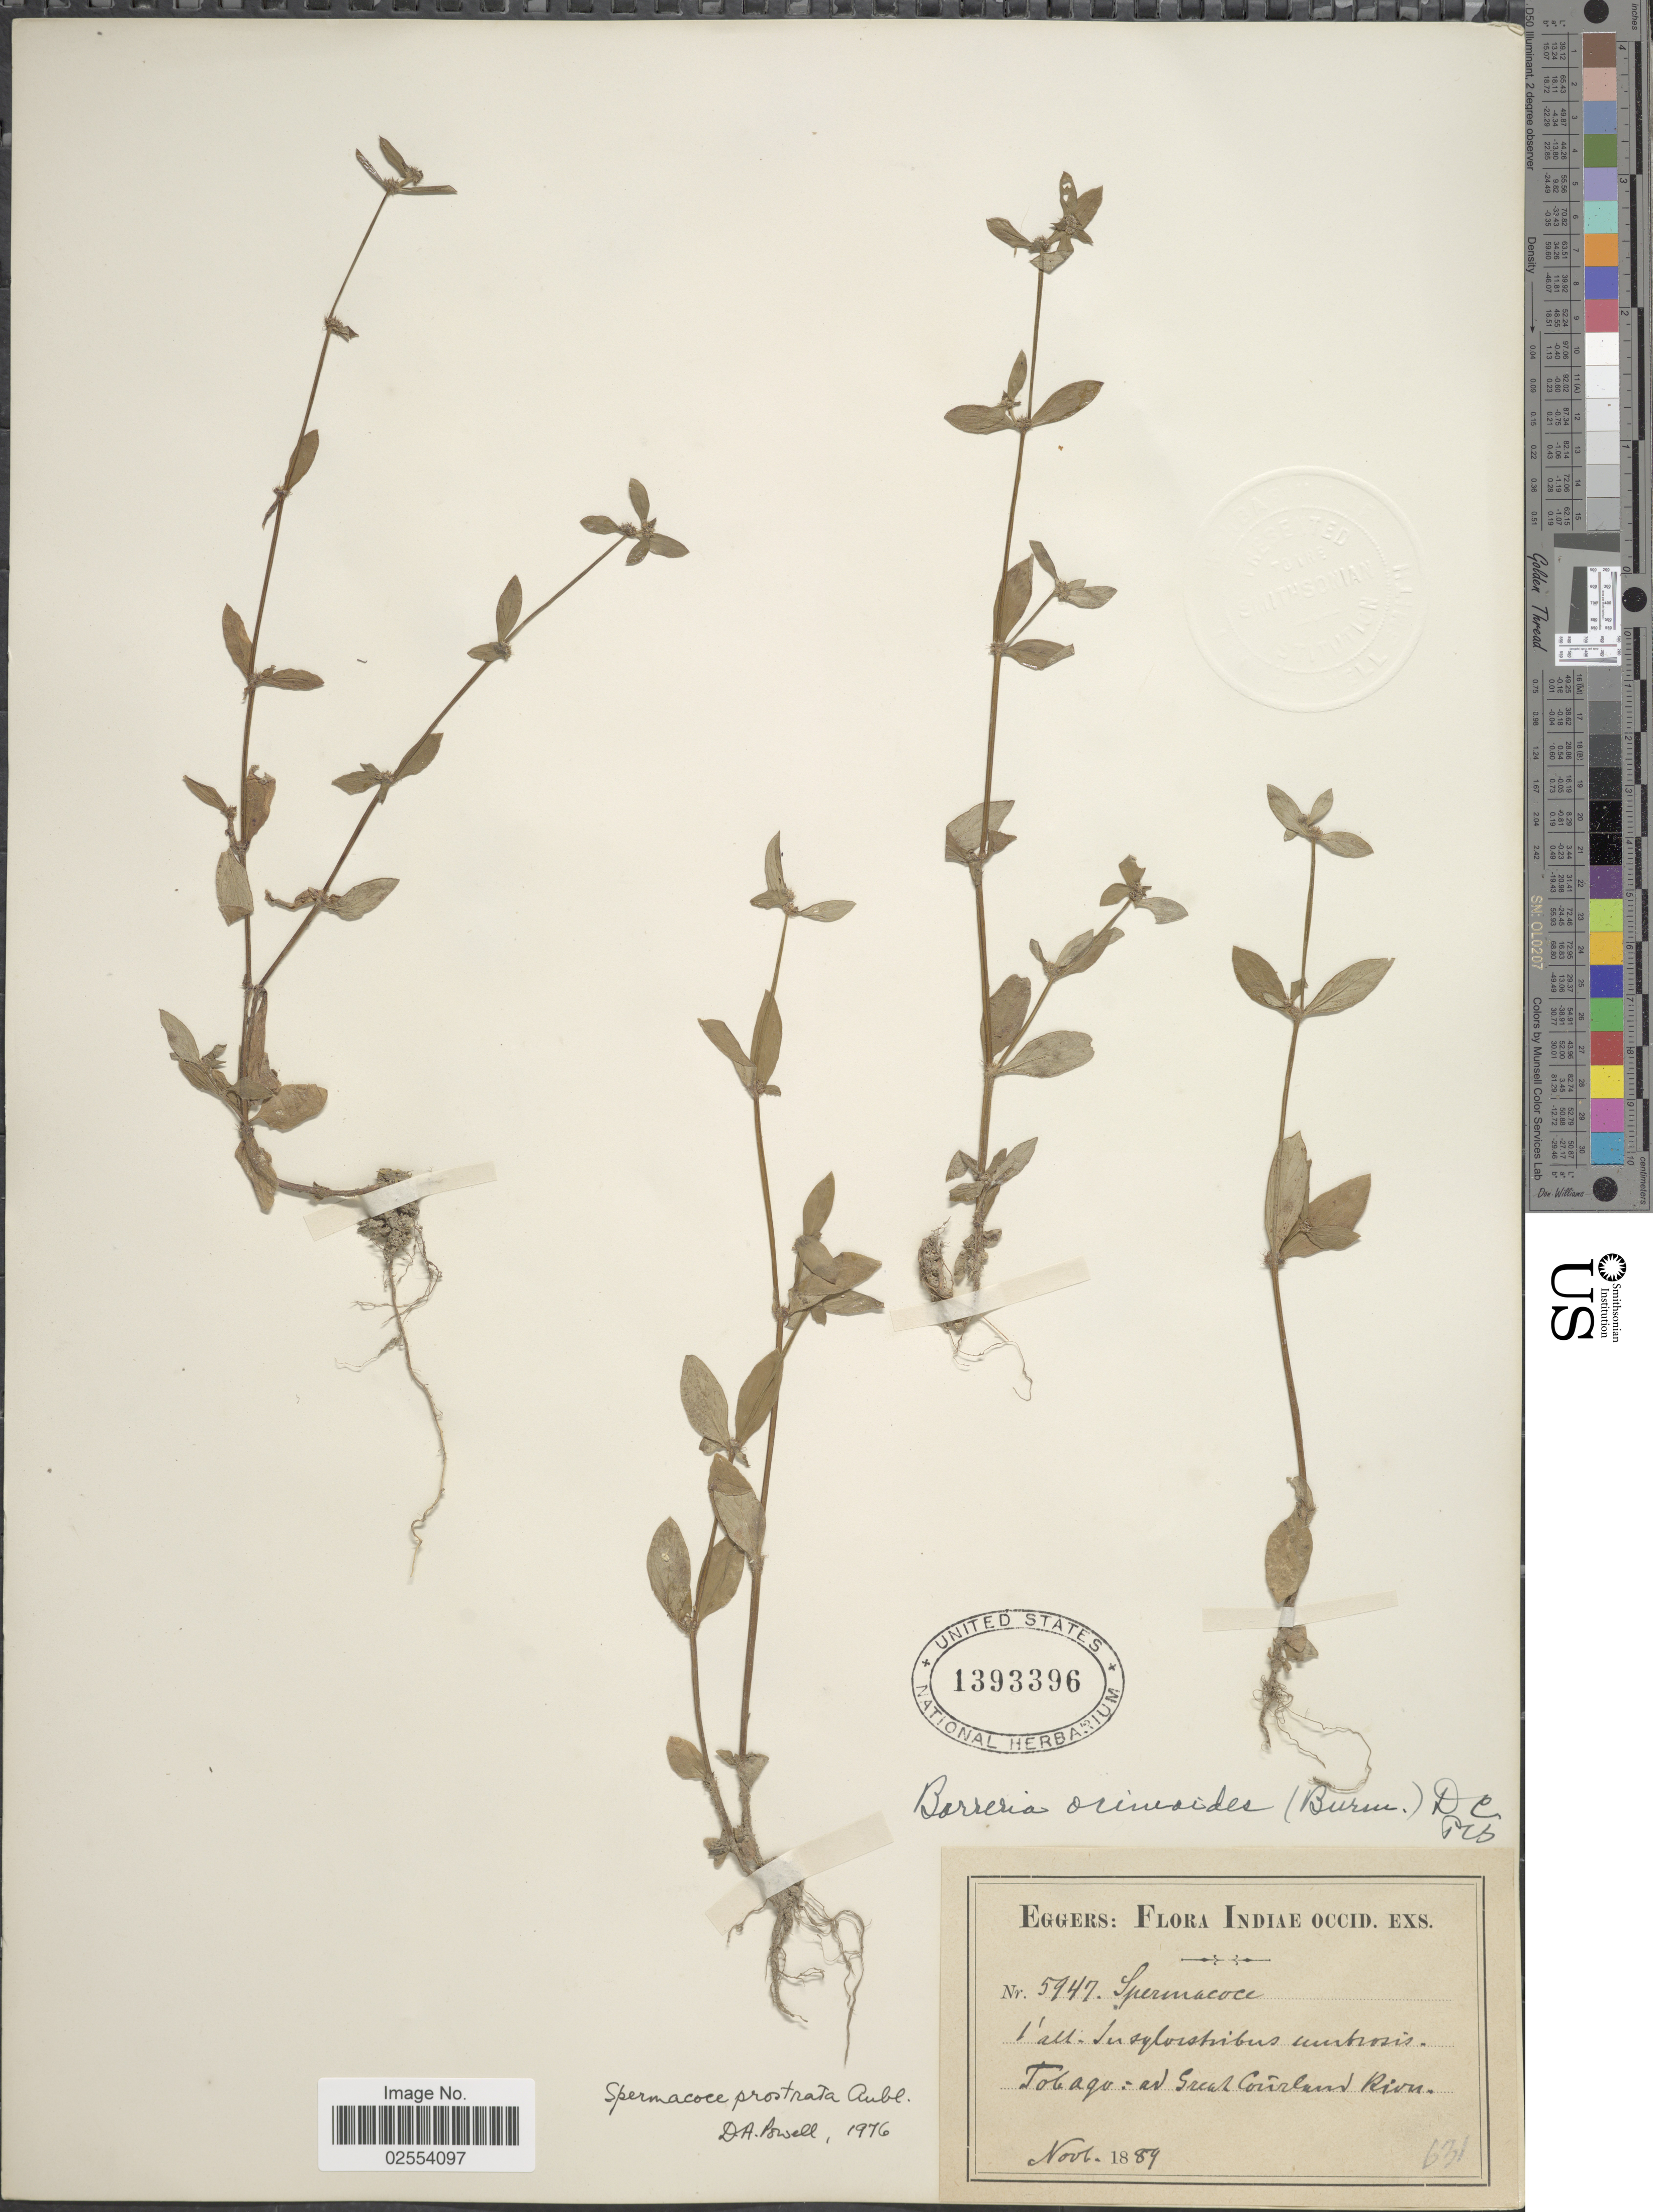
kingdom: Plantae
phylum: Tracheophyta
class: Magnoliopsida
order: Gentianales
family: Rubiaceae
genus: Spermacoce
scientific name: Spermacoce prostrata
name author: Aubl.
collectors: -. Eggers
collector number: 5947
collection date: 1889-11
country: Trinidad and Tobago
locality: Indiae Occid, Tobago: ad Great Courland River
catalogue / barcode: US 1393396